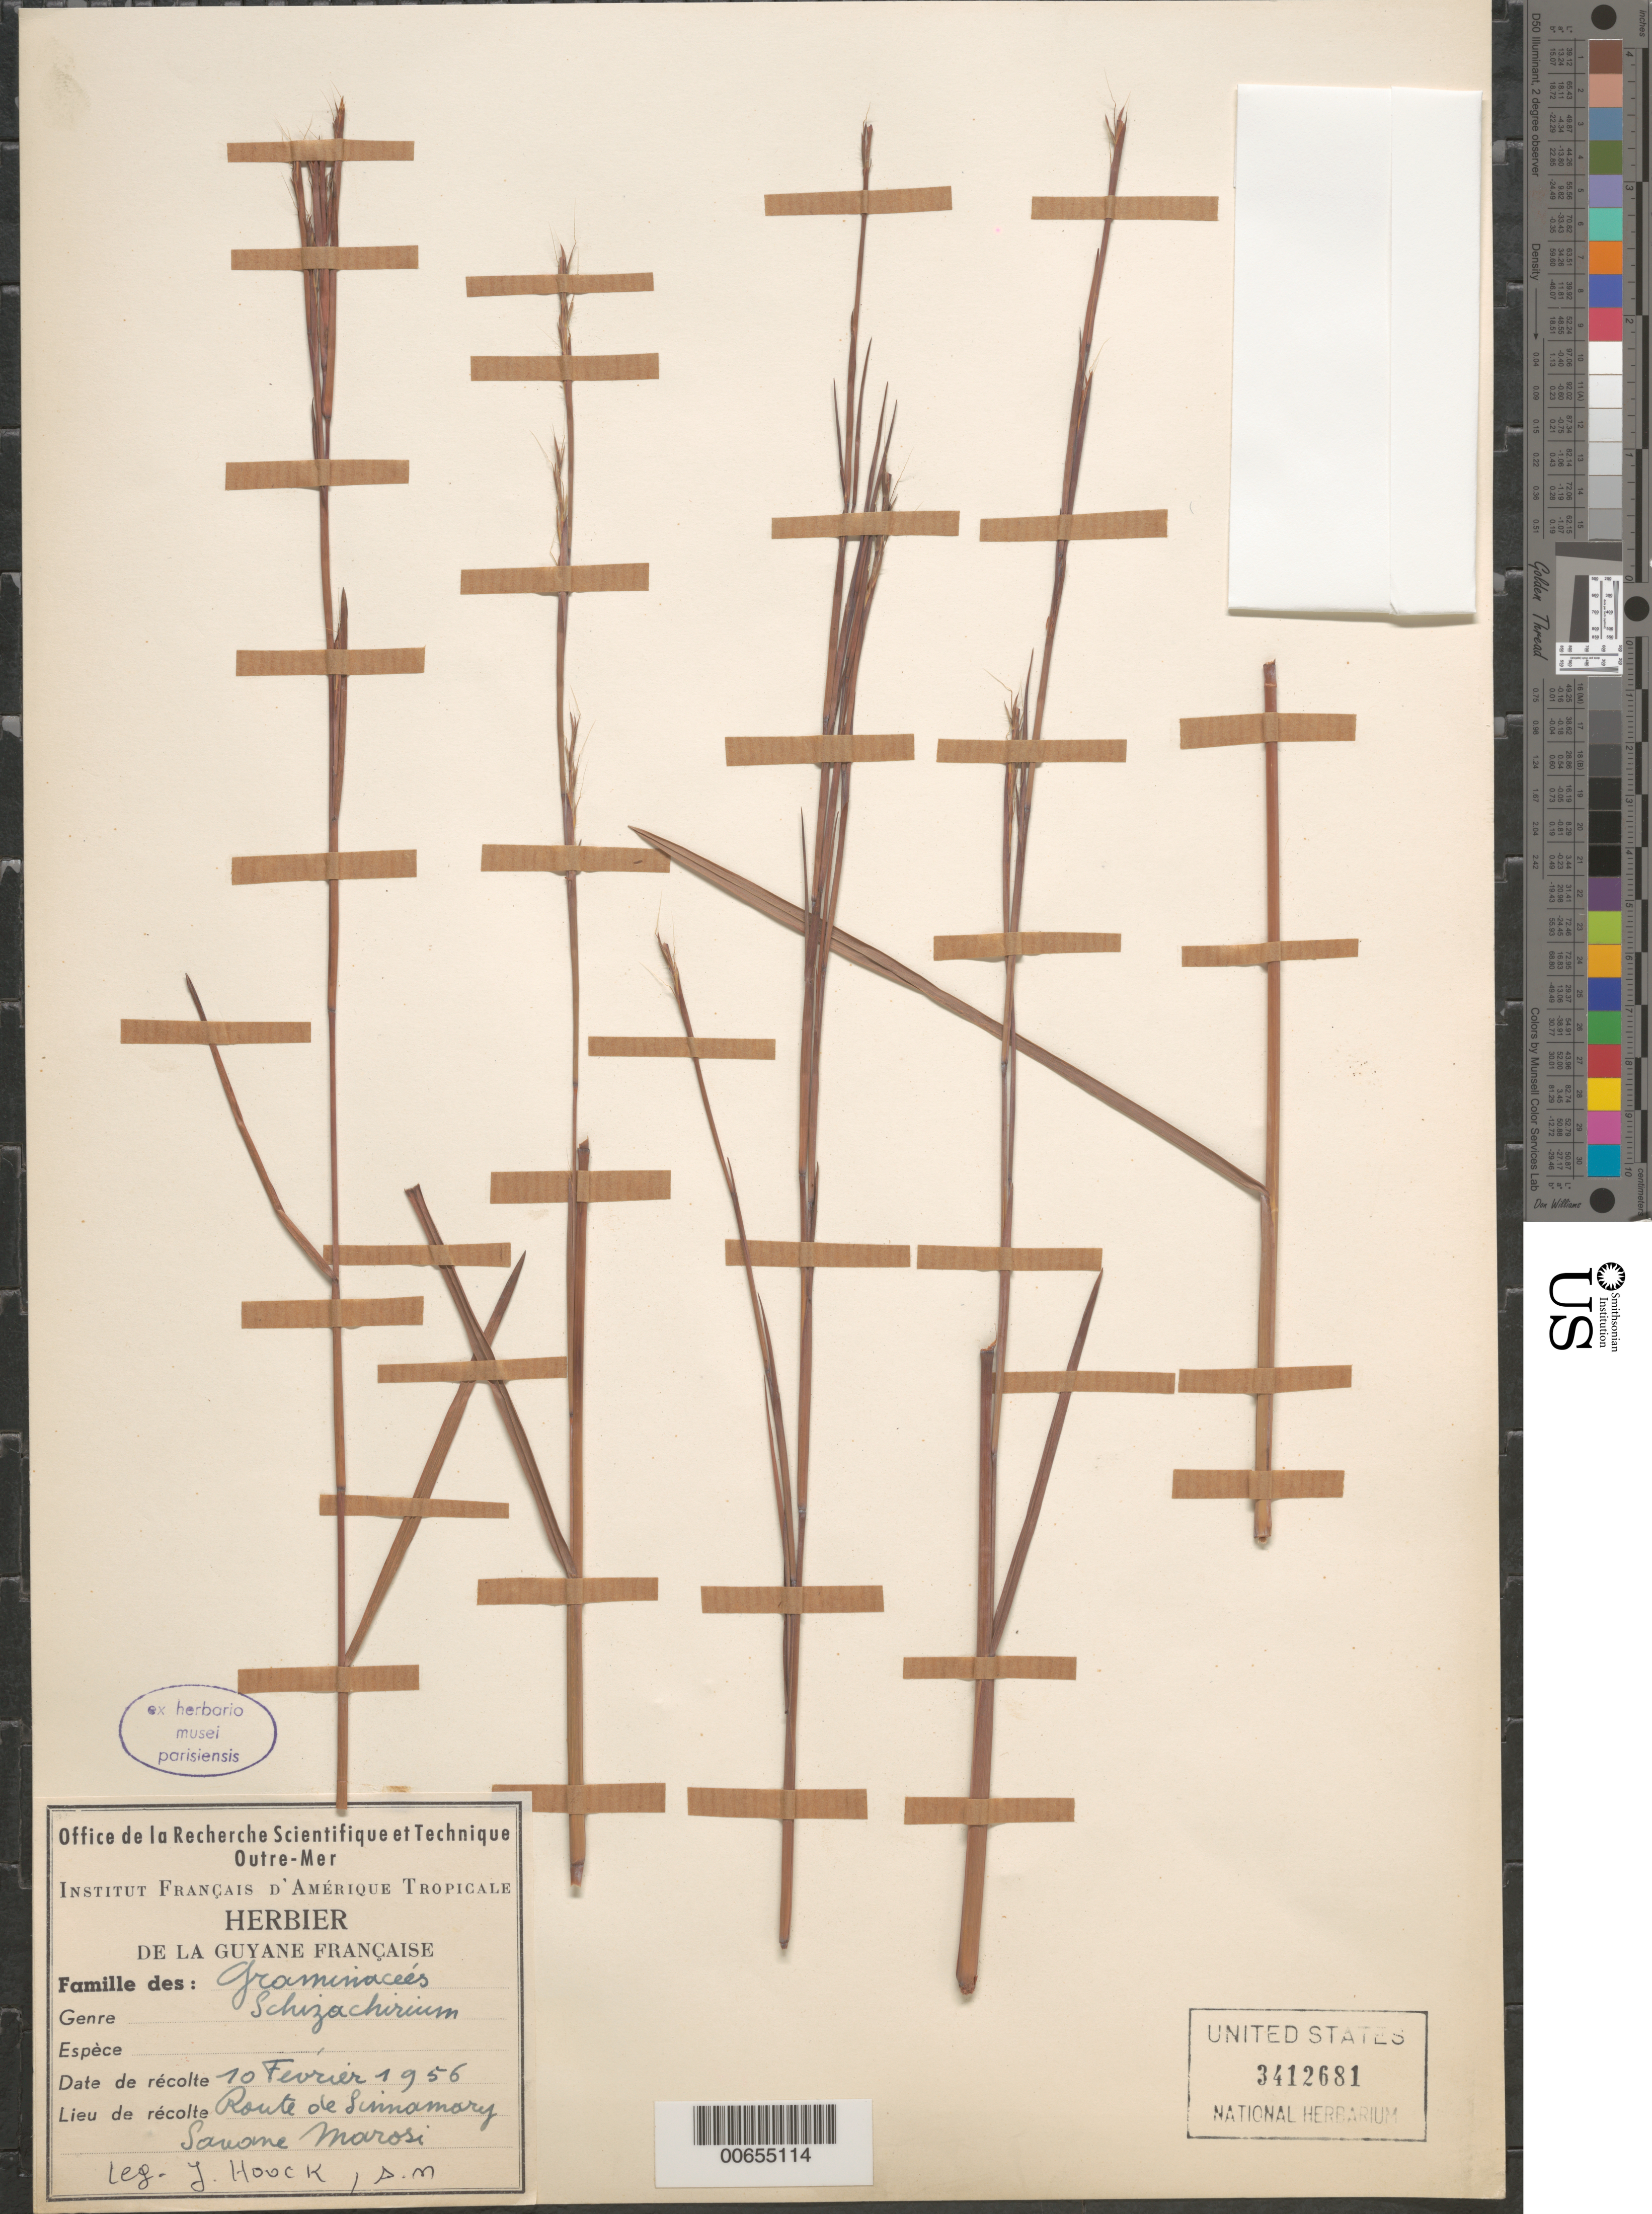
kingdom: Plantae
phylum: Tracheophyta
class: Liliopsida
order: Poales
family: Poaceae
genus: Schizachyrium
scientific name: Schizachyrium sp.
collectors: J. Hoock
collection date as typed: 10-Feb-56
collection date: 1956-02-10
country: French Guiana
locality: Route de Sinnamary, Savane Marosi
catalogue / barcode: US 3412681